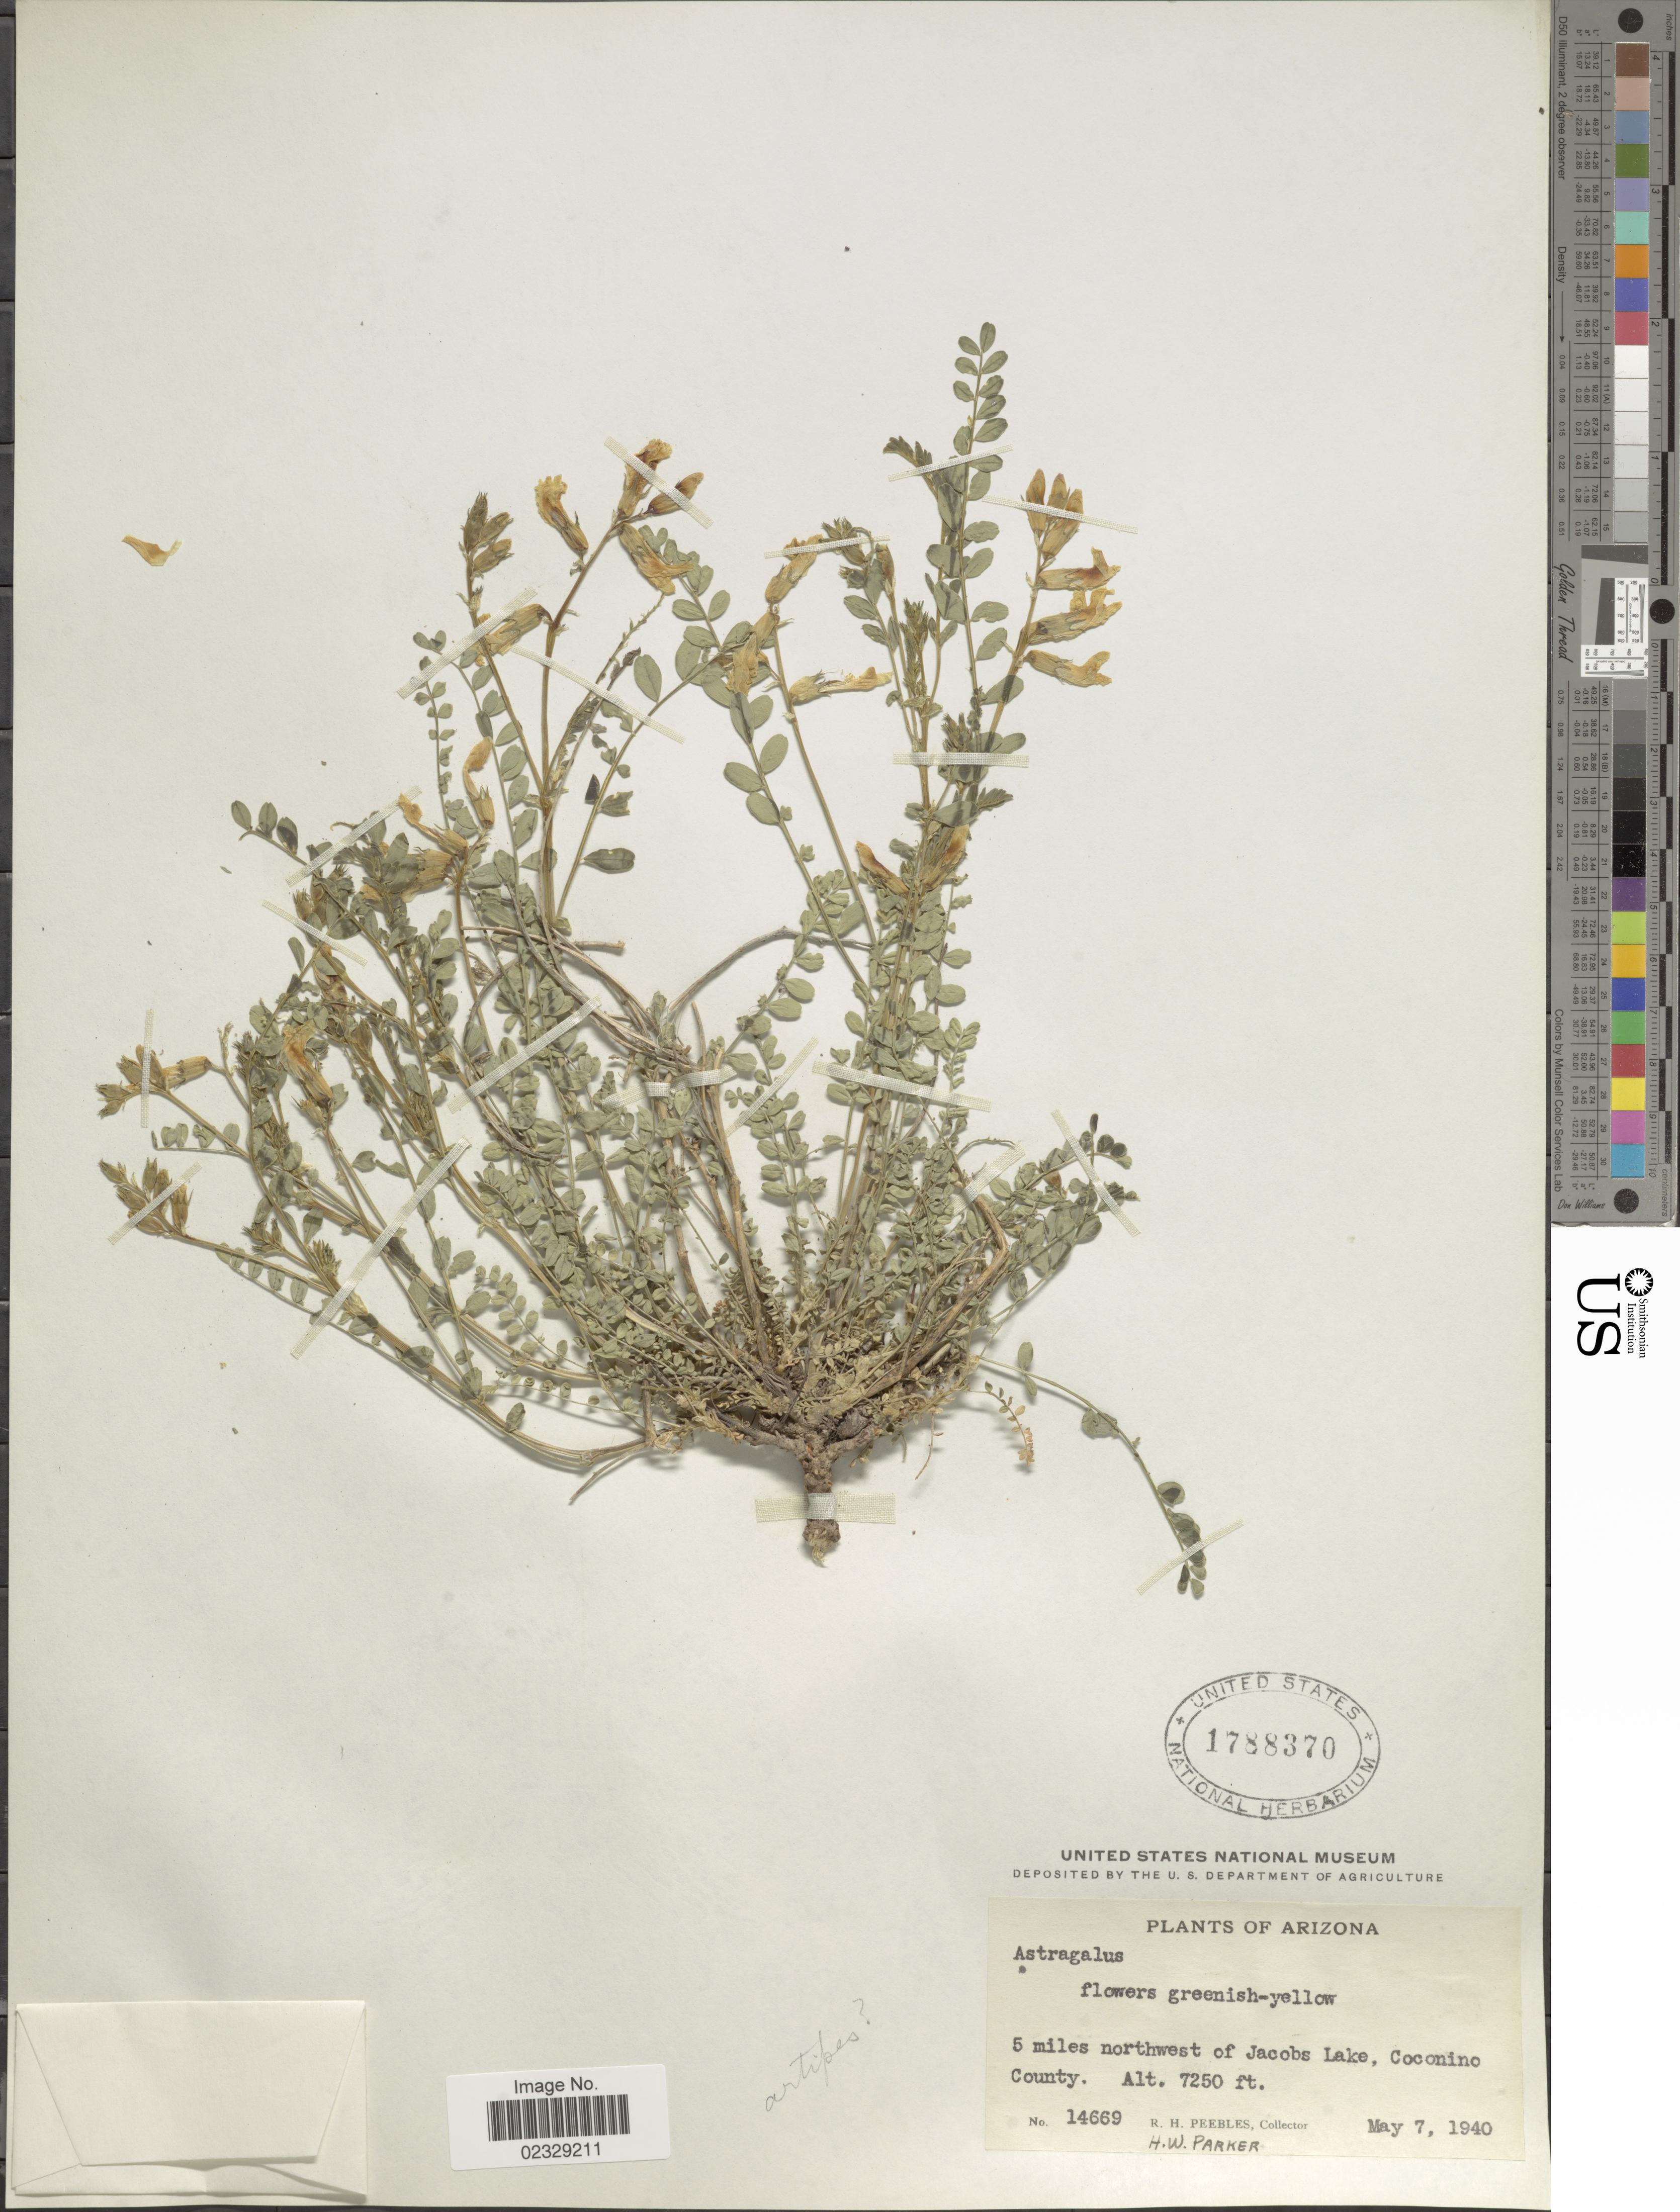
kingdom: Plantae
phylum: Tracheophyta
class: Magnoliopsida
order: Fabales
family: Fabaceae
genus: Astragalus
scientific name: Astragalus artipes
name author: A. Gray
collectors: R. H. Peebles & H. W. Parker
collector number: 14669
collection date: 1940-05-07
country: United States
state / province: Arizona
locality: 5 miles northwest of Jacobs Lake, Coconino County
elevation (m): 2210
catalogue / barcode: US 1788370